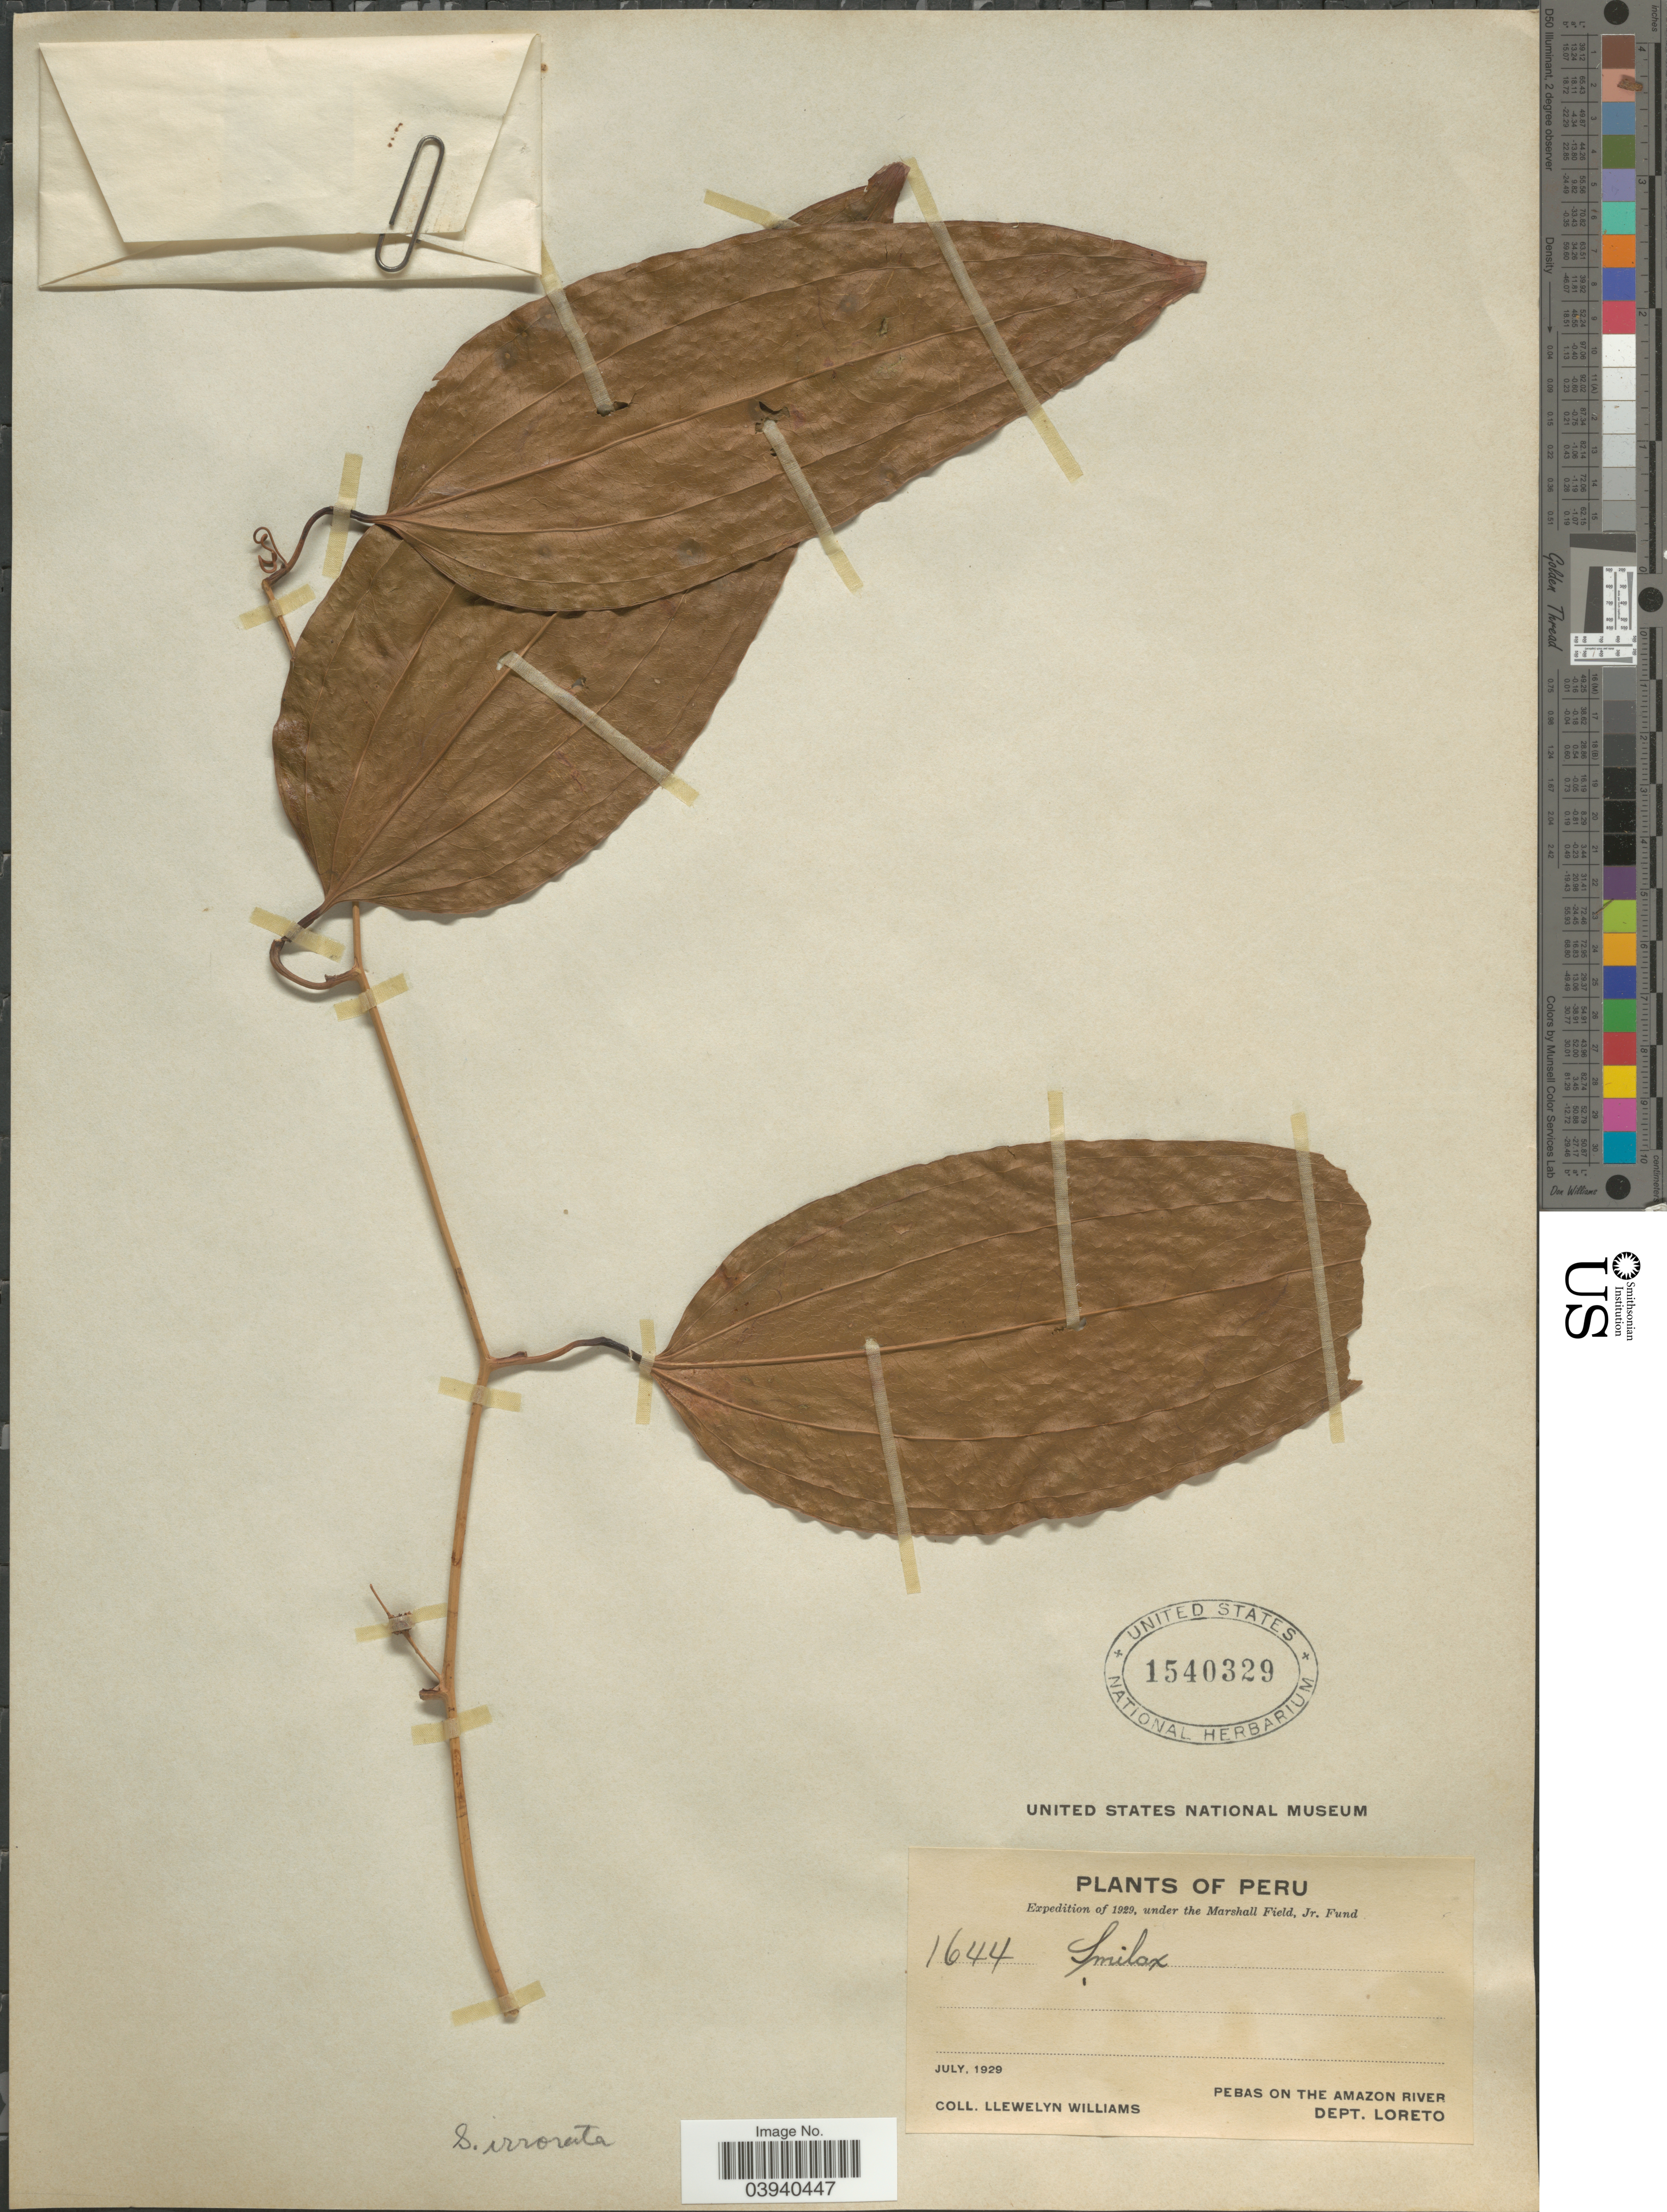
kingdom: Plantae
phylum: Tracheophyta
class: Liliopsida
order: Liliales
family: Smilacaceae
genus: Smilax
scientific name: Smilax sp.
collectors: Ll. Williams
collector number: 1644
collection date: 1929-07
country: Peru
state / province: Loreto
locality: Pebas on the Amazon River. Dept. Loreto.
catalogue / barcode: US 1540329